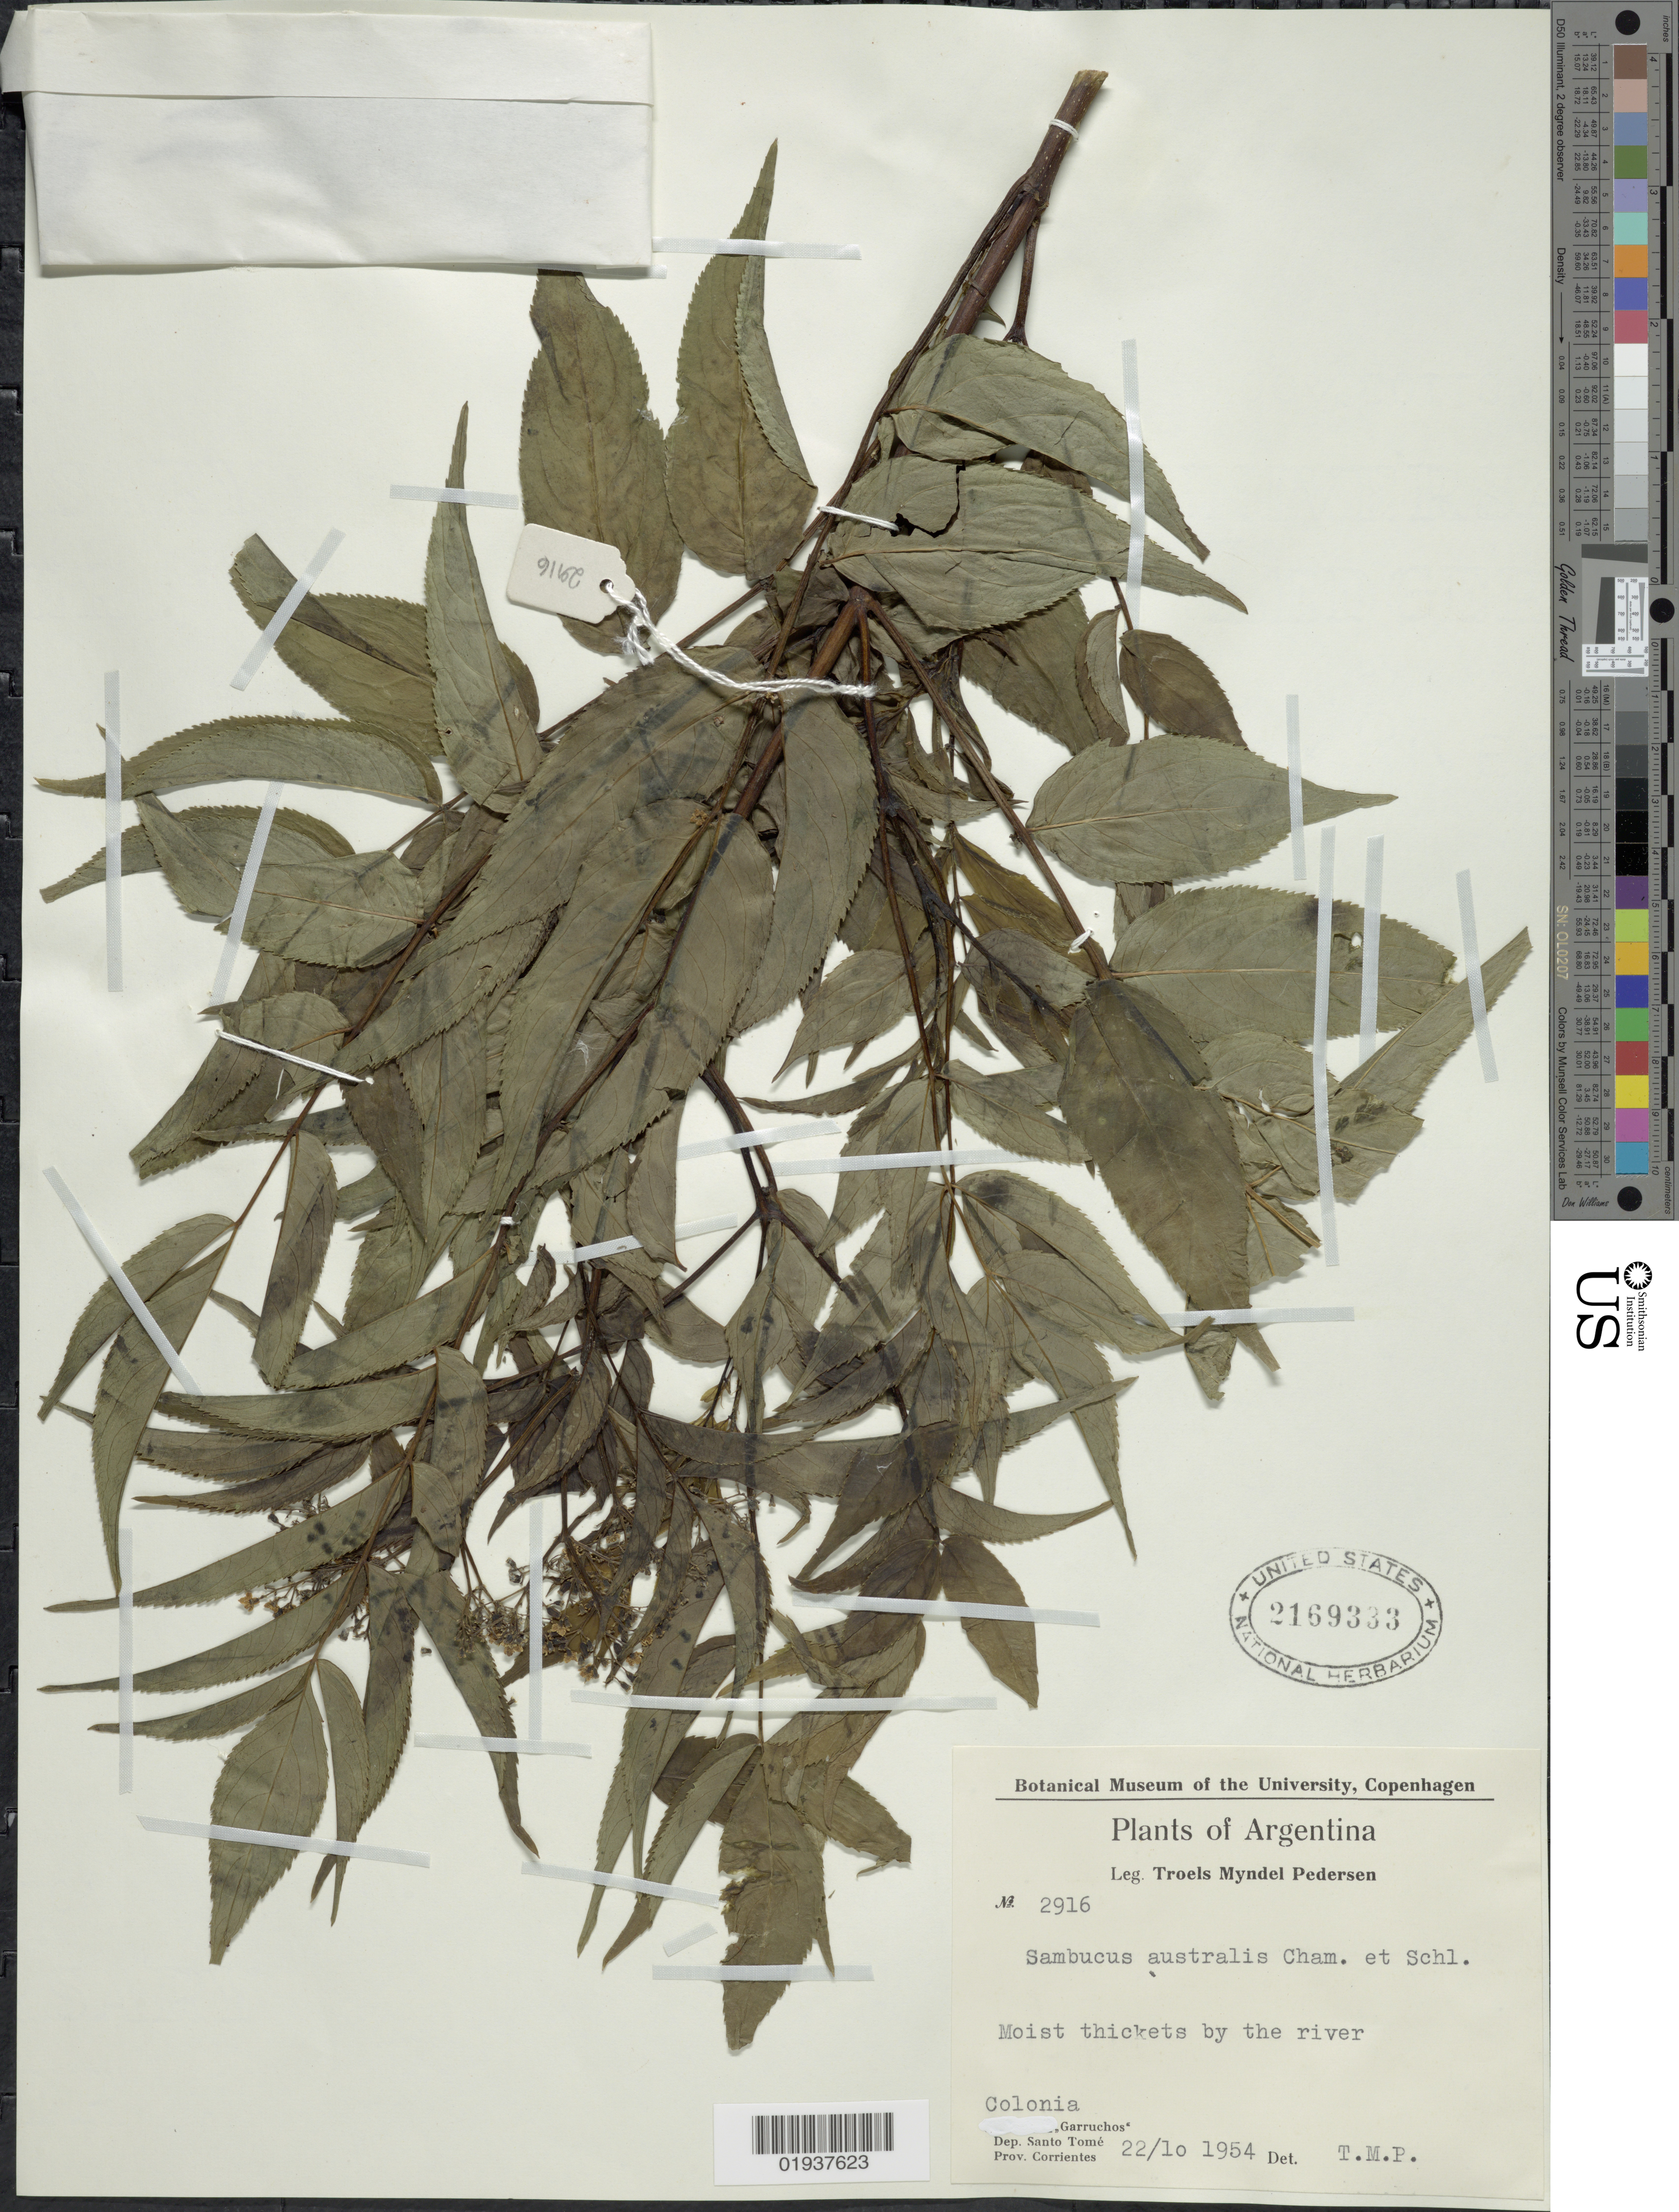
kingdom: Plantae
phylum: Tracheophyta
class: Magnoliopsida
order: Dipsacales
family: Viburnaceae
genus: Sambucus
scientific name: Sambucus australis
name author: Cham. & Schltdl.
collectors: T. Pederson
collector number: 2916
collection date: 1954-10-22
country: Argentina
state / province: Corrientes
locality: Colonia, "Garruchos", Dep. Santo Tomé.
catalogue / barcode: US 2169333